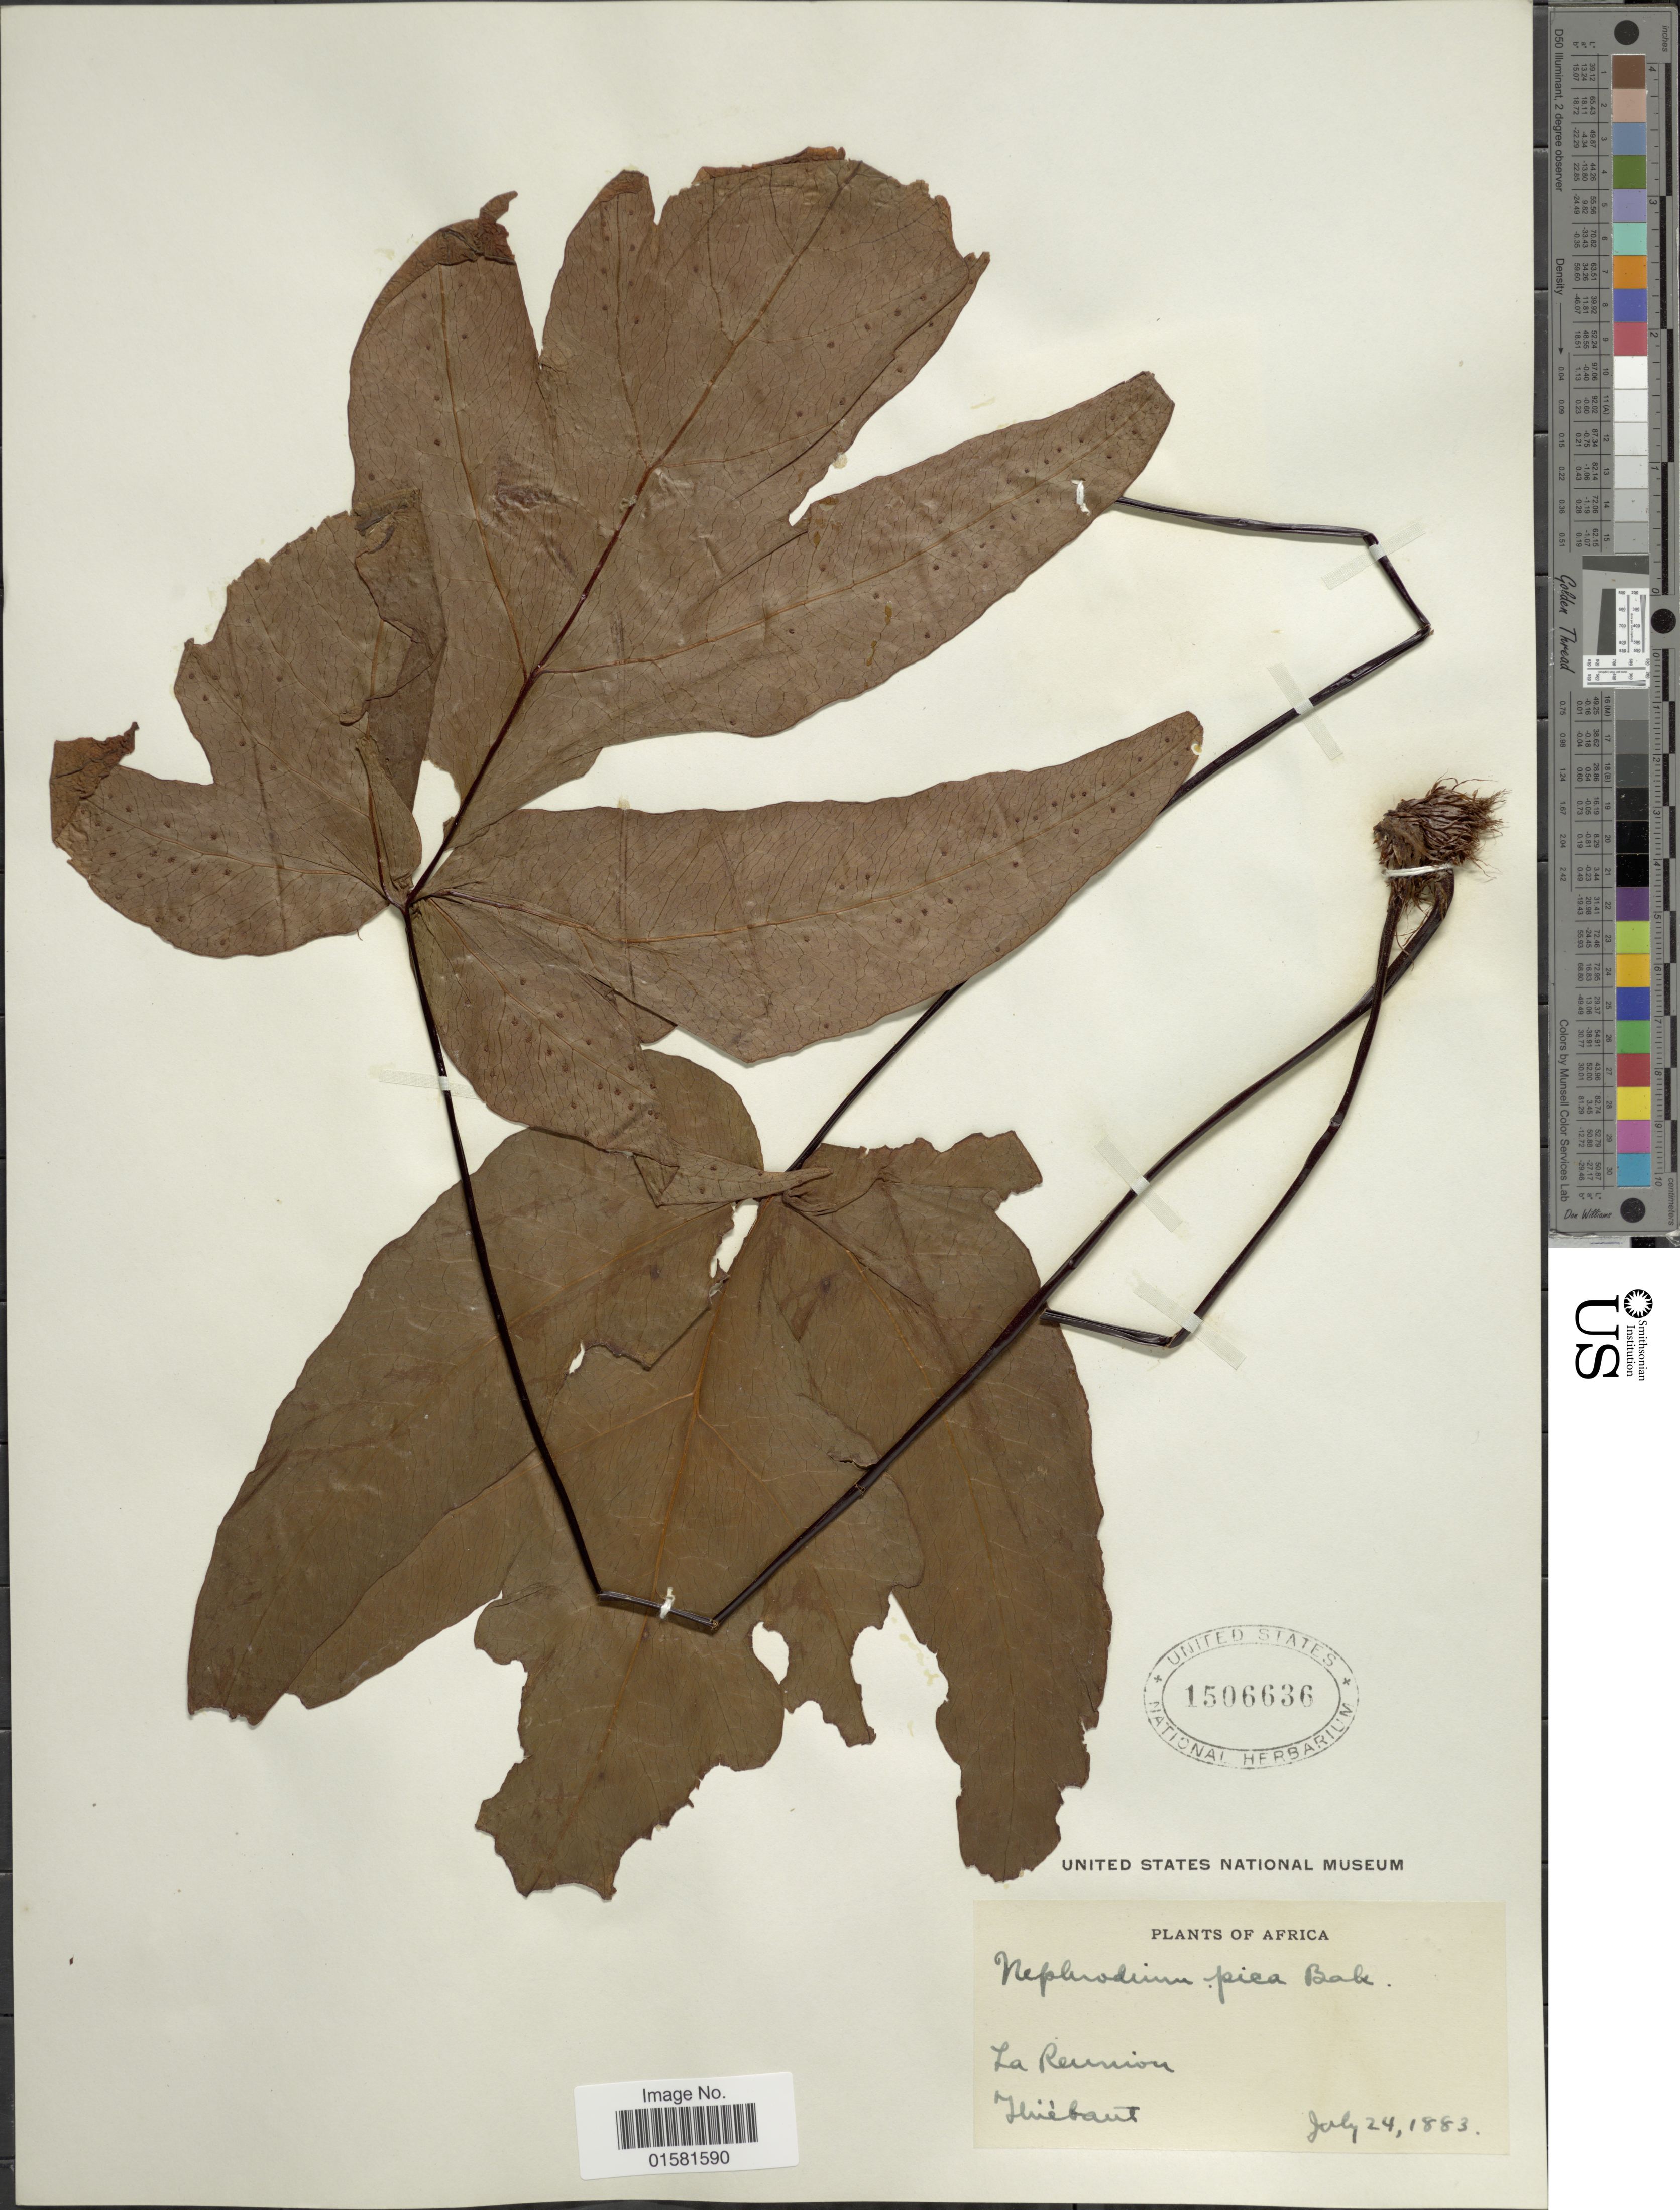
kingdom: Plantae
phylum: Tracheophyta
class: Polypodiopsida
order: Polypodiales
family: Tectariaceae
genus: Tectaria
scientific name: Tectaria pica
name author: (L. f.) C. Chr.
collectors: -. Thiebaut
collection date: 1883-07-24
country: Reunion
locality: Africa, La Reunion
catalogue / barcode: US 1506636